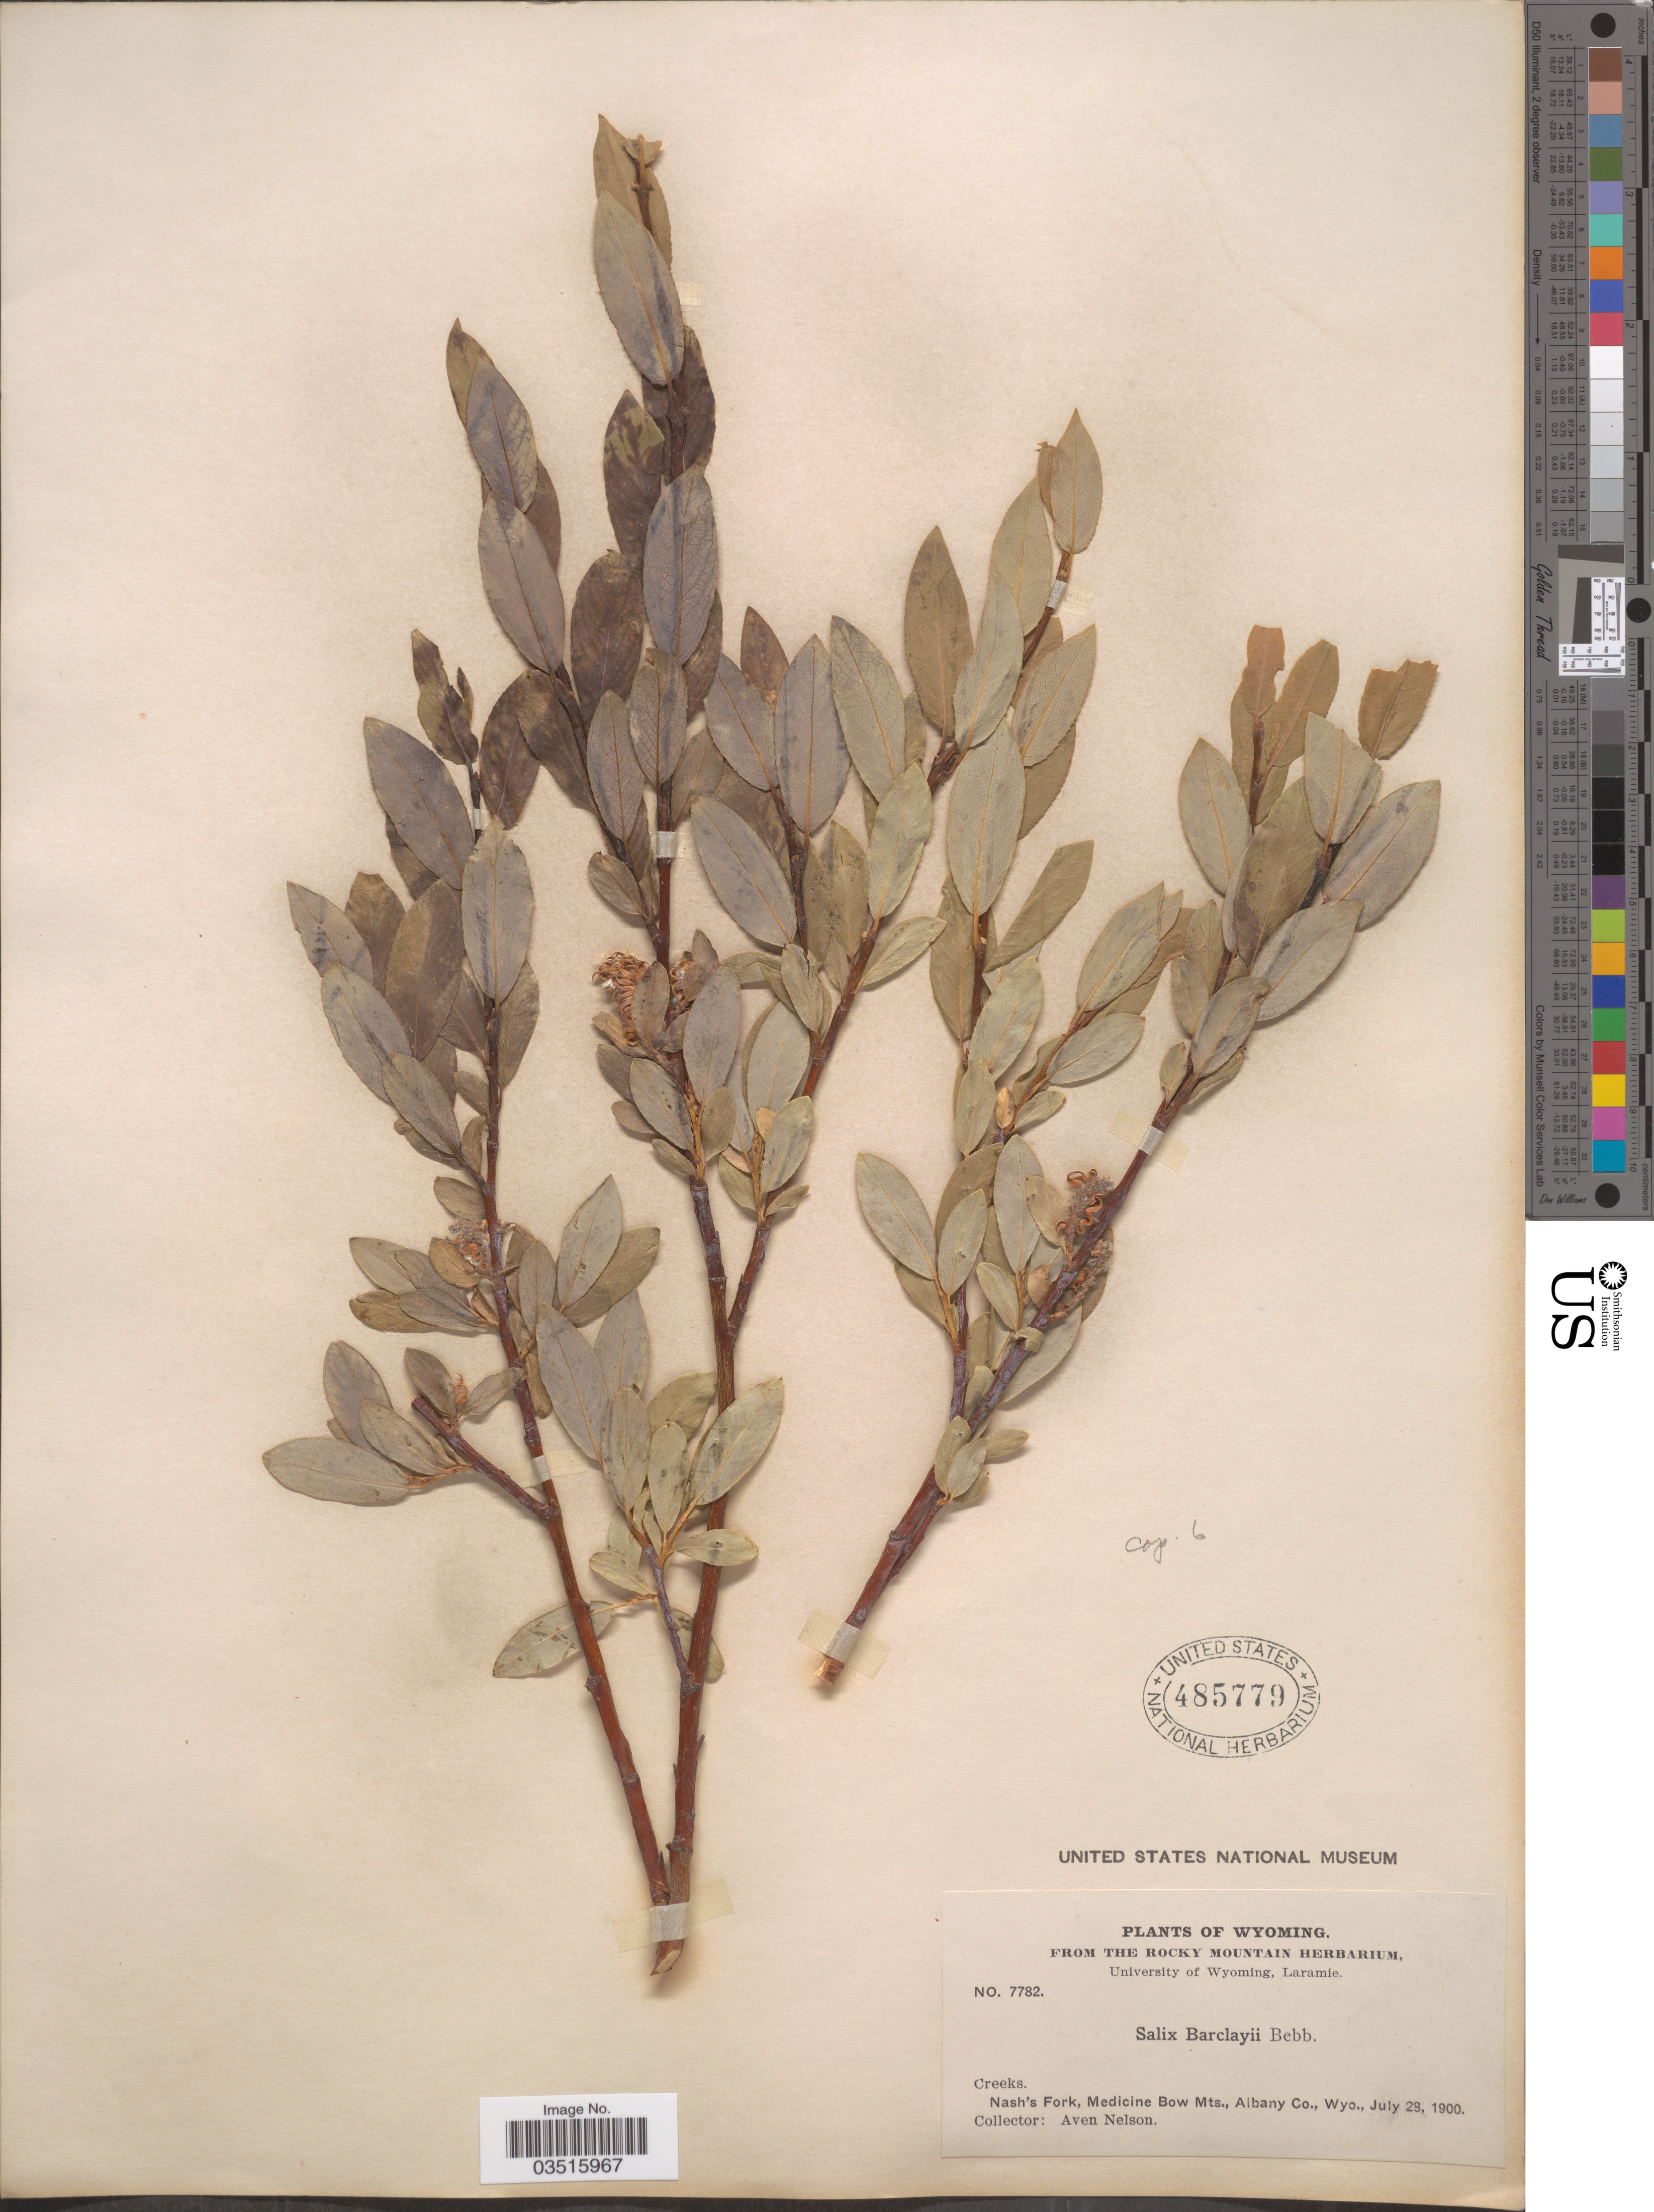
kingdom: Plantae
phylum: Tracheophyta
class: Magnoliopsida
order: Malpighiales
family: Salicaceae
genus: Salix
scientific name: Salix monticola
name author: Bebb.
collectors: A. Nelson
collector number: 7782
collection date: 1900-07-28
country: United States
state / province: Wyoming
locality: Nash's Fork, Medicine Bow Mts., Albany Co.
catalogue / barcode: US 485779